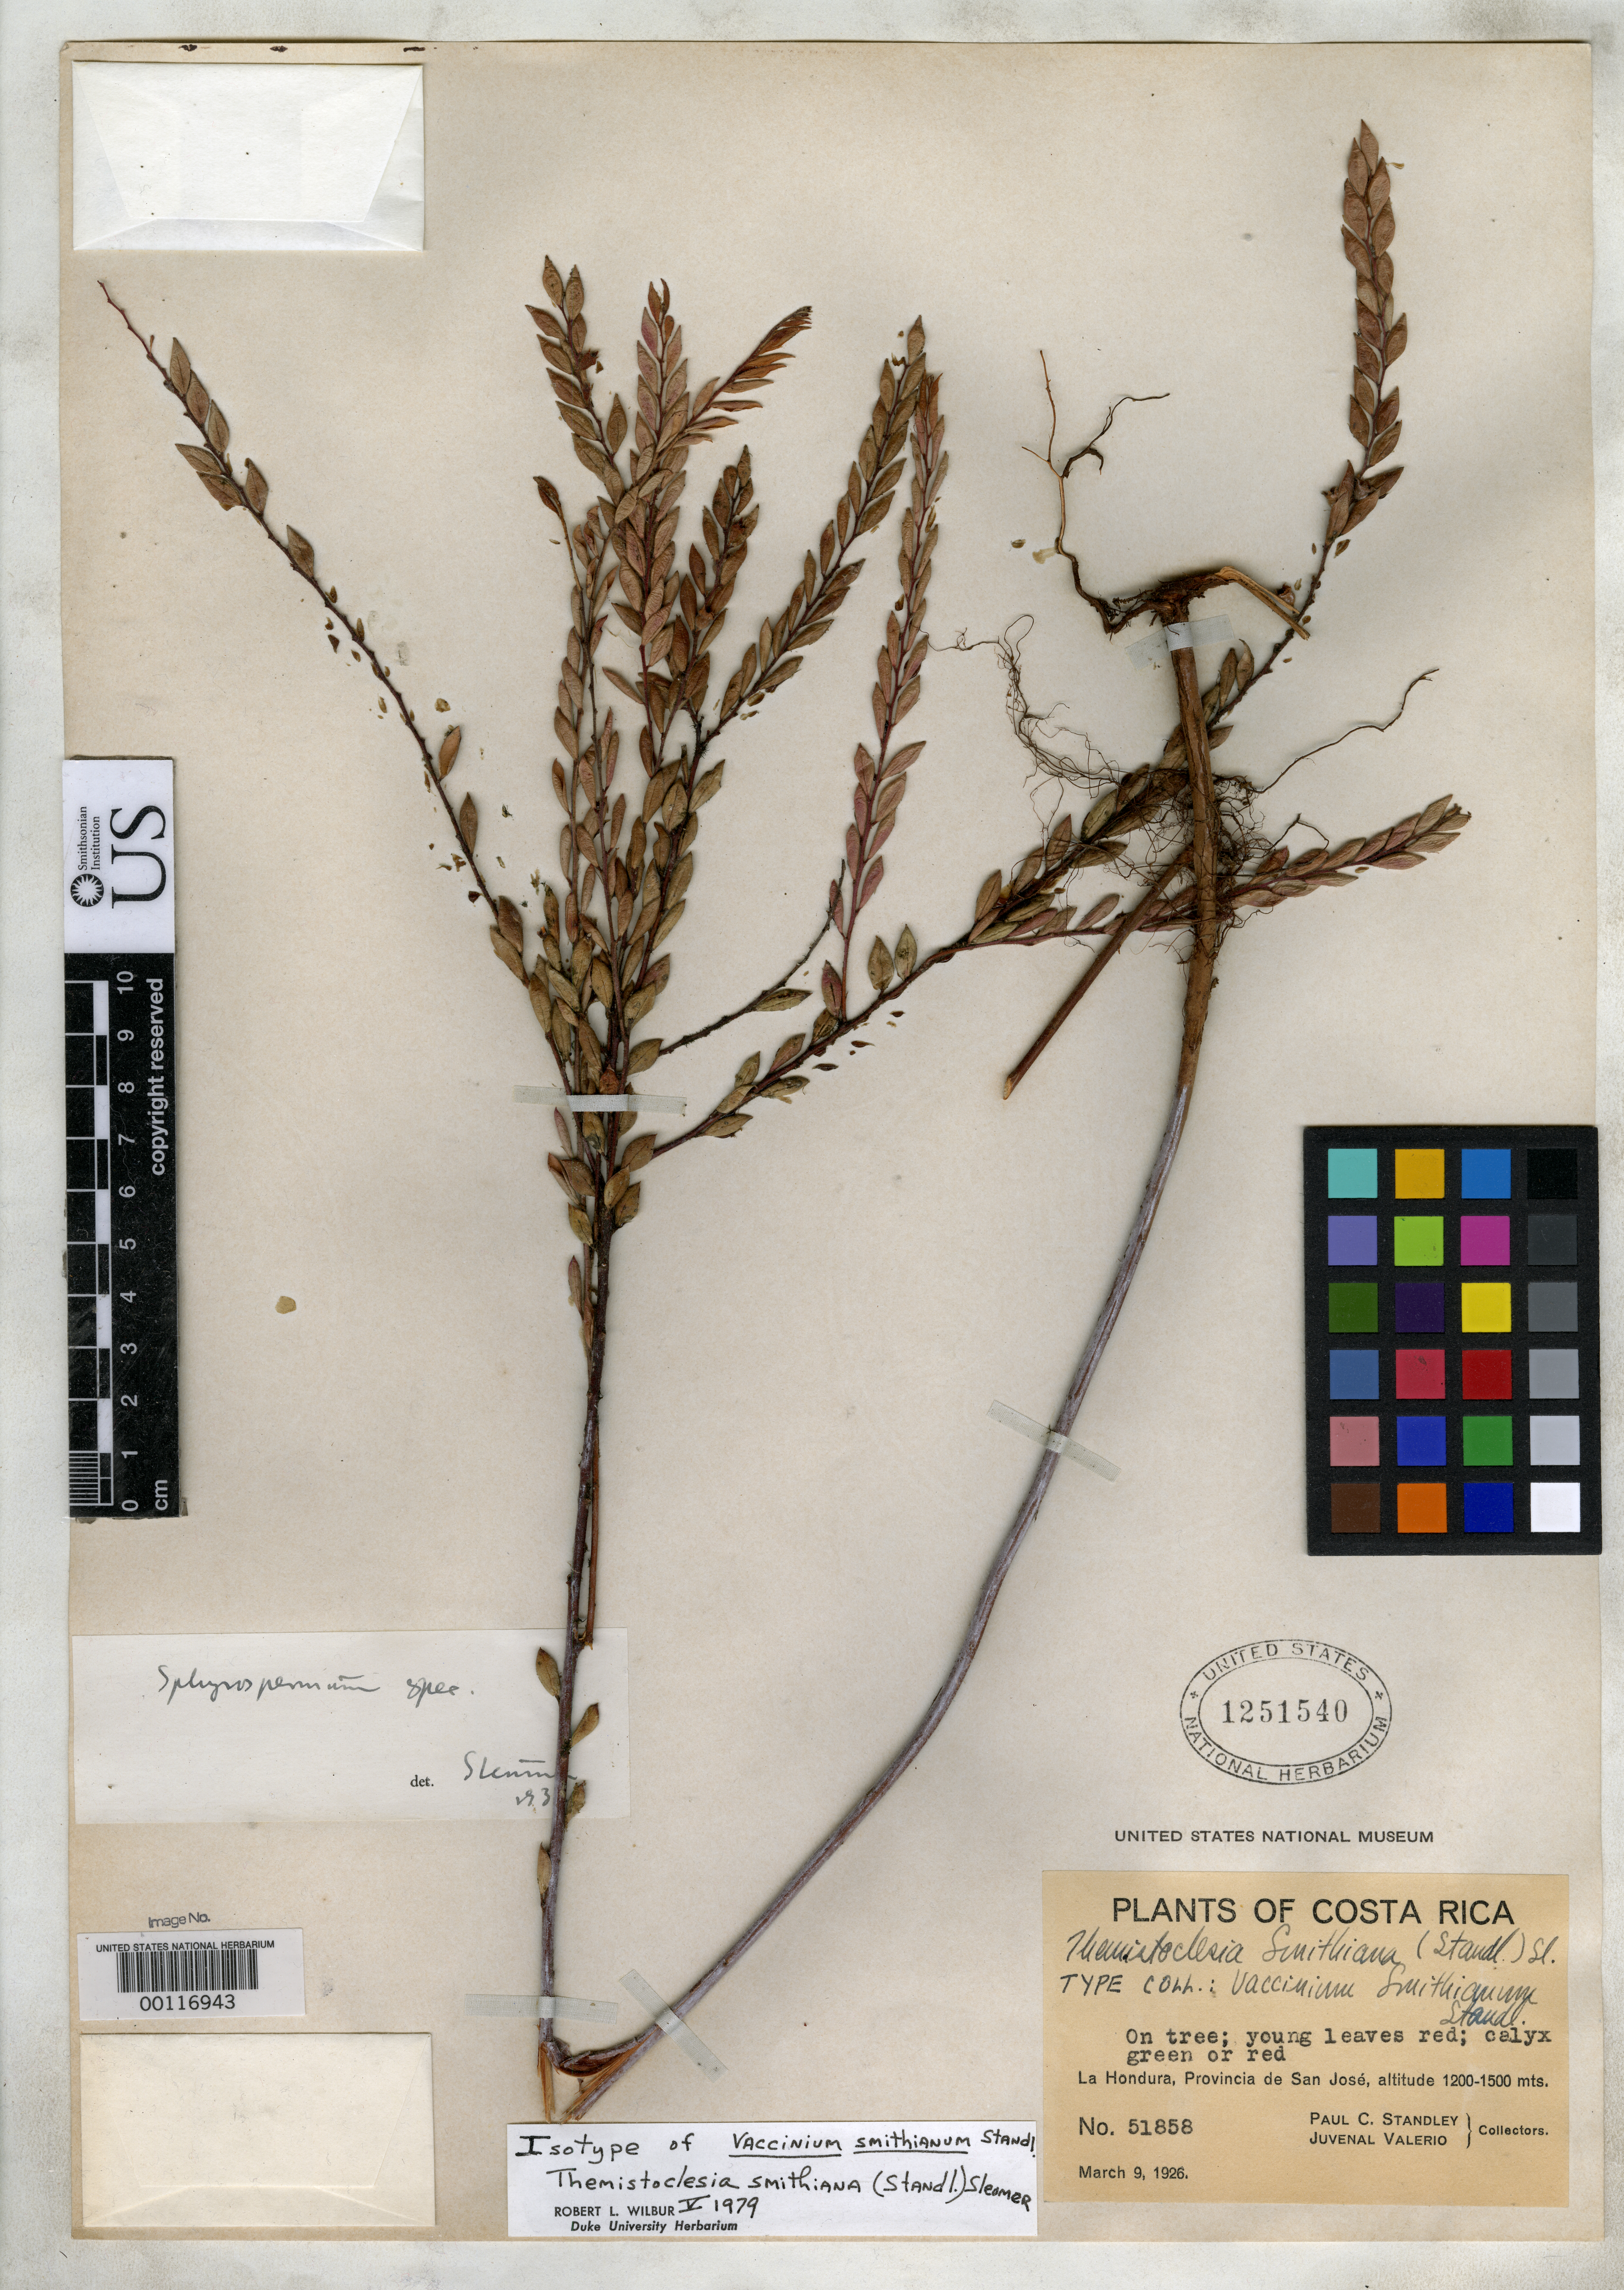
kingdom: Plantae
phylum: Tracheophyta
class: Magnoliopsida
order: Ericales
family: Ericaceae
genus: Vaccinium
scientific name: Vaccinium smithianum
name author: Standl.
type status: Isotype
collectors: P. C. Standley & J. Valerio R.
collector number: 51858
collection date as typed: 09 Mar 1926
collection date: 1926-03-09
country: Costa Rica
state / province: San José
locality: La Hondura.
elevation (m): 1200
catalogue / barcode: US 1251540